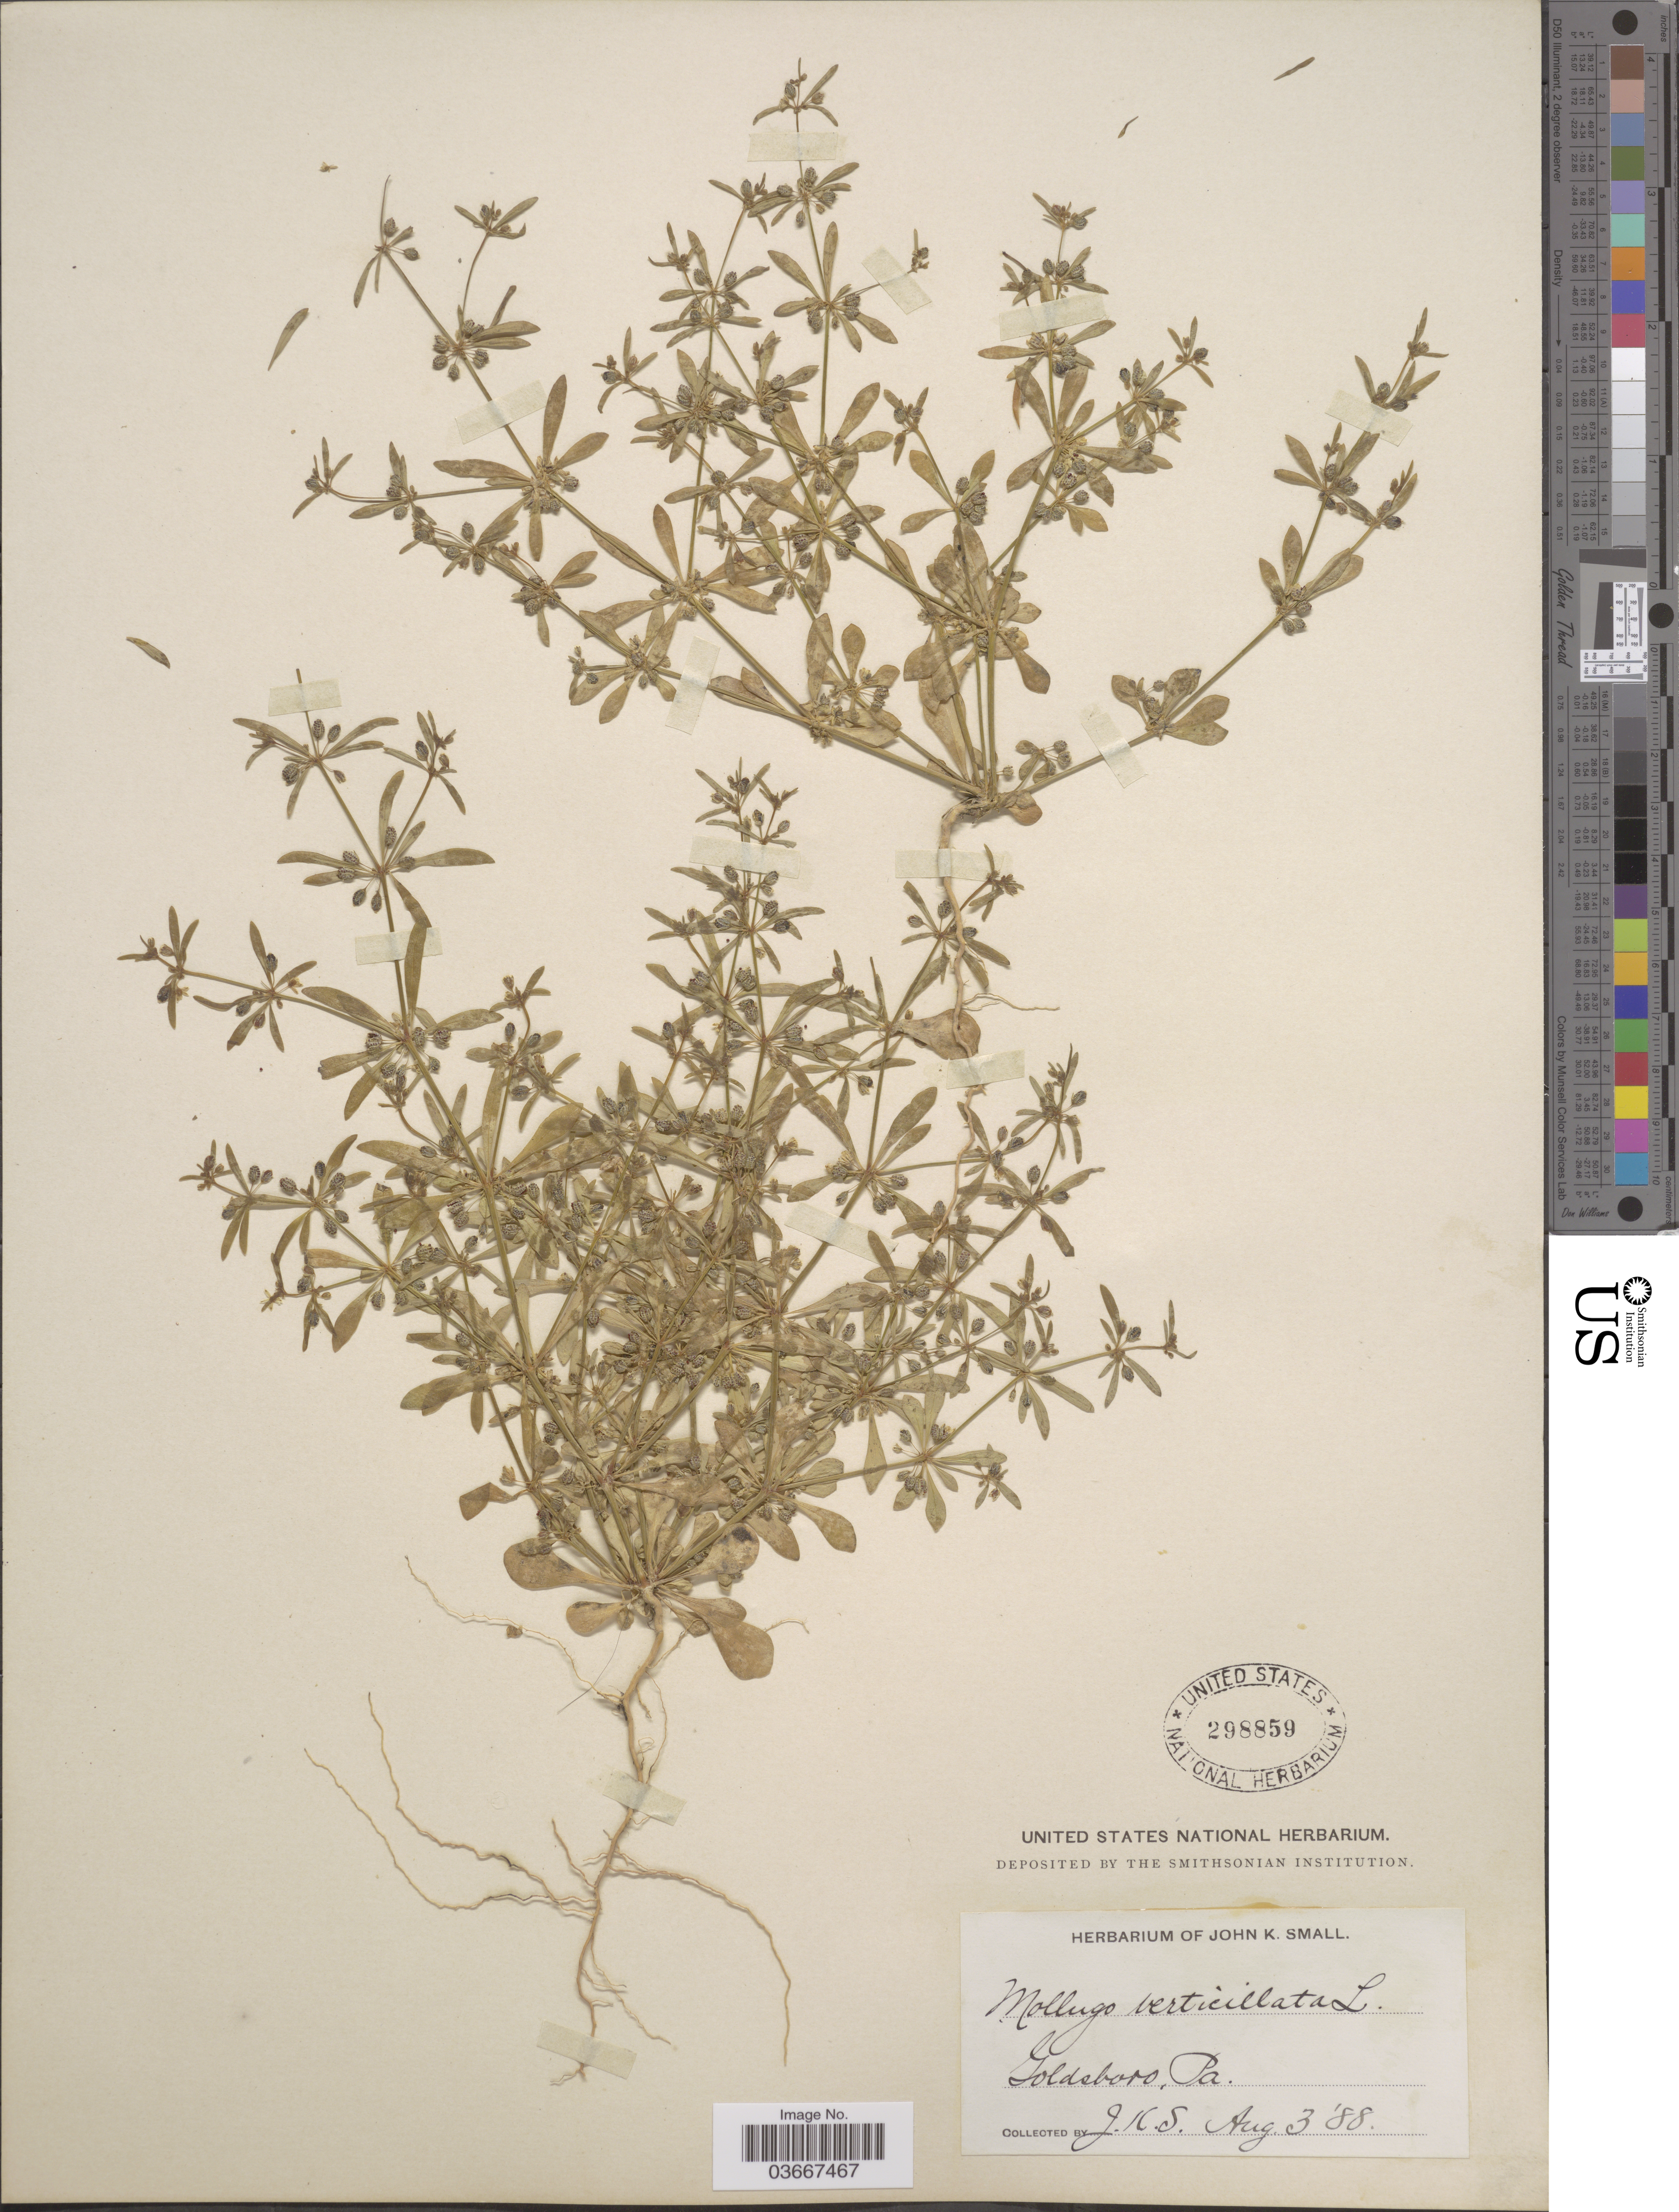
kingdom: Plantae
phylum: Tracheophyta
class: Magnoliopsida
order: Caryophyllales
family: Molluginaceae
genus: Mollugo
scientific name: Mollugo verticillata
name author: L.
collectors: J. K. Small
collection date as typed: Transcribed d/m/y: 3/8/88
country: United States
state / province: Pennsylvania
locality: Goldsboro.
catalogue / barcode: US 298859